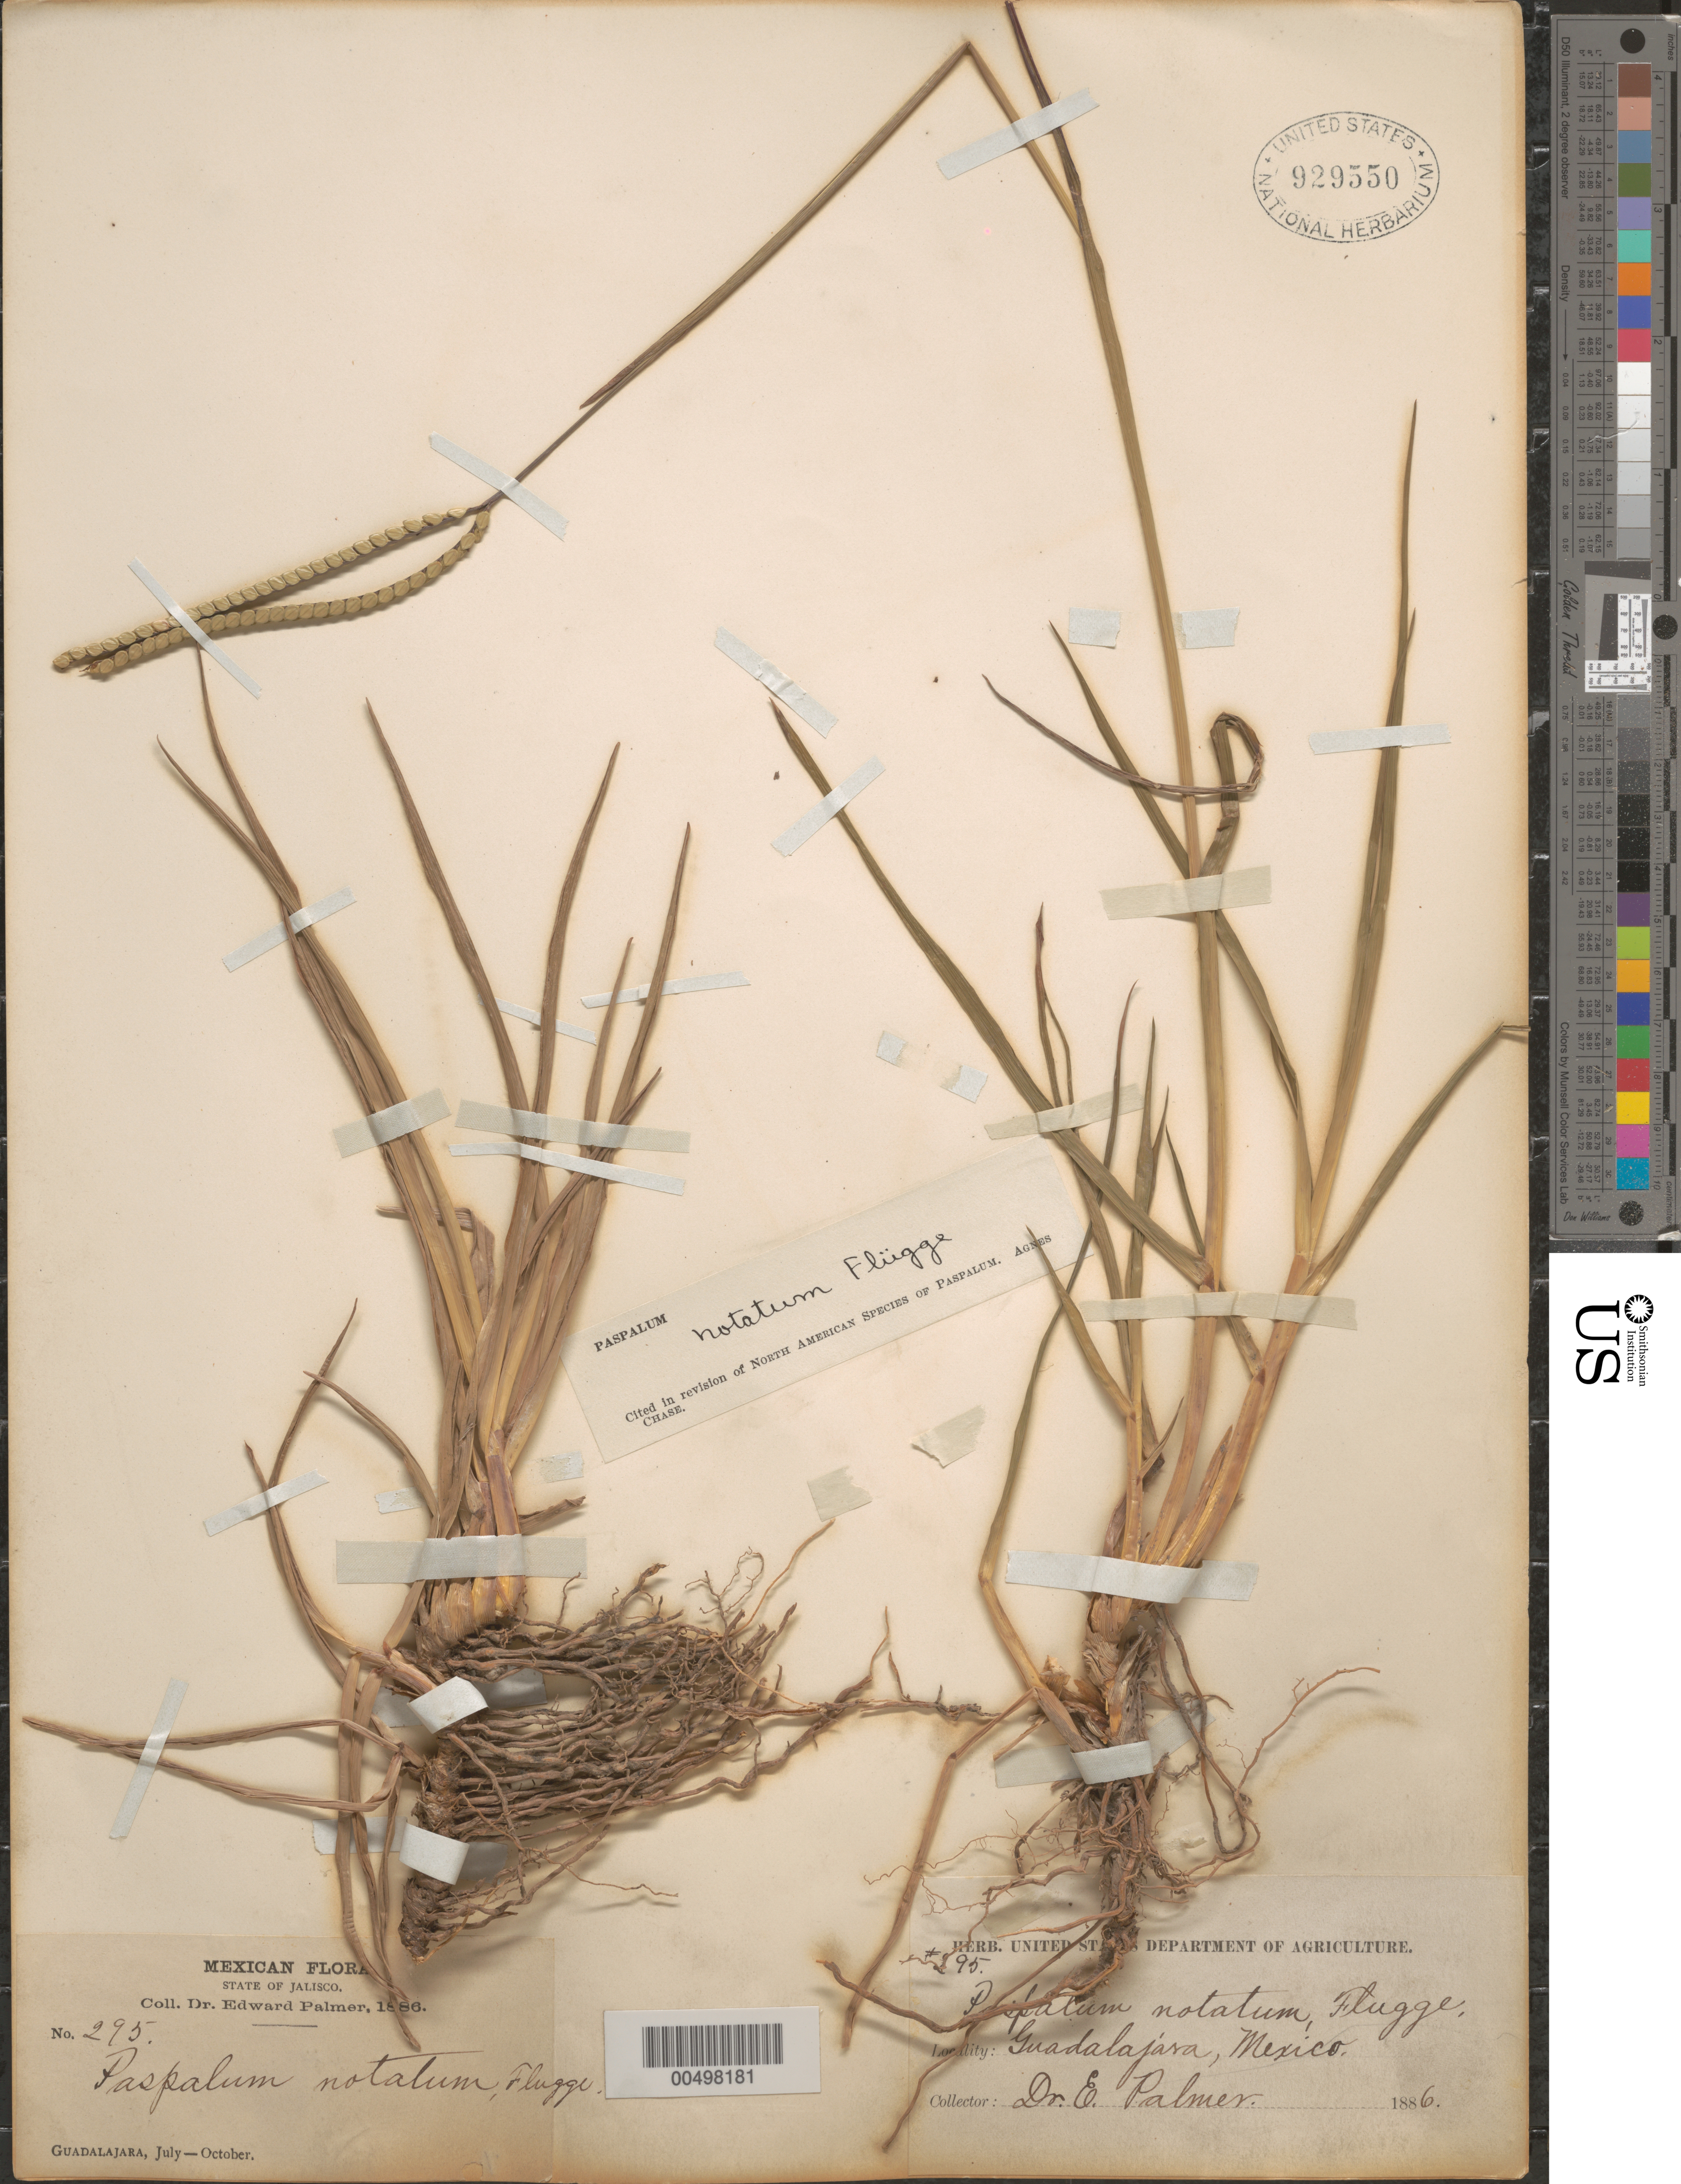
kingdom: Plantae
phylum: Tracheophyta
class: Liliopsida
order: Poales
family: Poaceae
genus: Paspalum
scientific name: Paspalum notatum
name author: Flüggé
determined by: Chase, [M.] Agnes, (US)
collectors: E. Palmer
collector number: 295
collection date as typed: Jul 1886 to Aug 1886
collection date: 1886-07/1886-08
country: Mexico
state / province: Jalisco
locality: Guadalajara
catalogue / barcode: US 929550